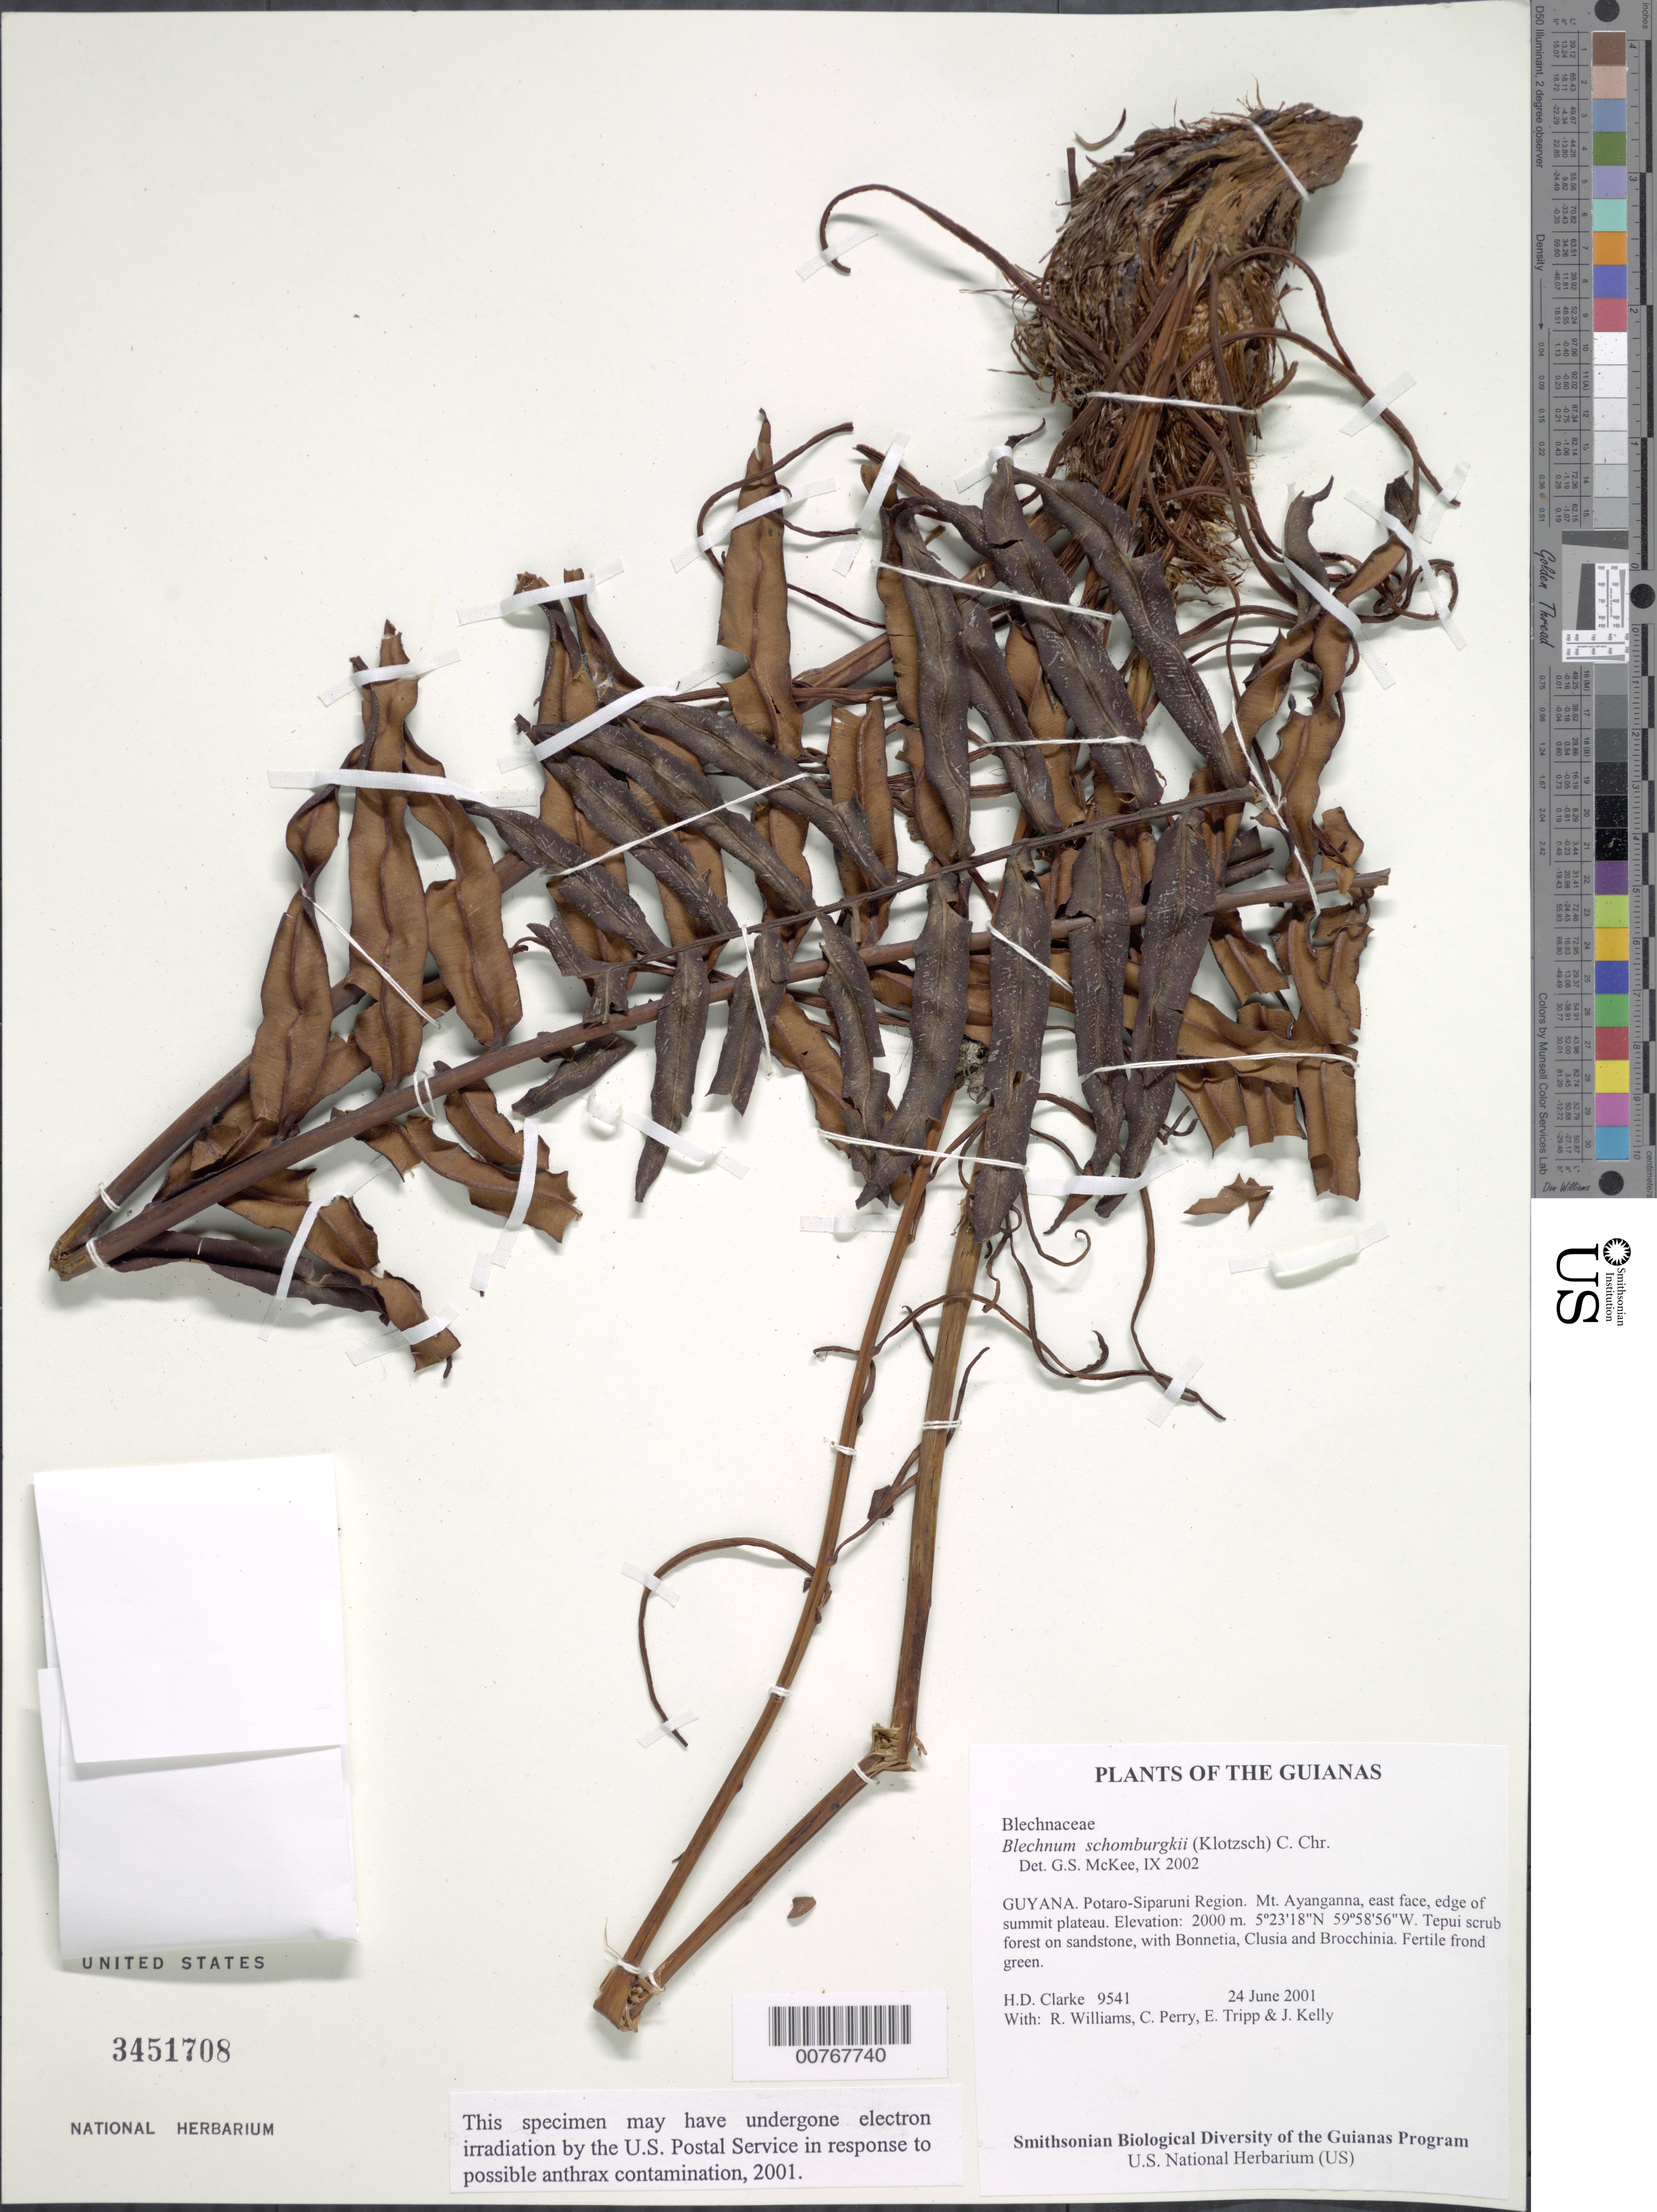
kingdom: Plantae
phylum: Tracheophyta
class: Polypodiopsida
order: Polypodiales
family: Blechnaceae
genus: Blechnum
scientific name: Blechnum schomburgkii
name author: (Klotzsch) C. Chr.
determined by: McKee, G. S., (US), NMNH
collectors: H. D. Clarke, R. Williams, C. Perry, E. Tripp & J. Kelly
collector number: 9541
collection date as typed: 24 June 2001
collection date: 2001-06-24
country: Guyana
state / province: Potaro-Siparuni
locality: Mt. Ayanganna, east face, edge of summit plateau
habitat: Tepui scrub forest on sandstone, with Bonnetia, Clusia and Brocchinia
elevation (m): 2000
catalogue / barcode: US 3451708